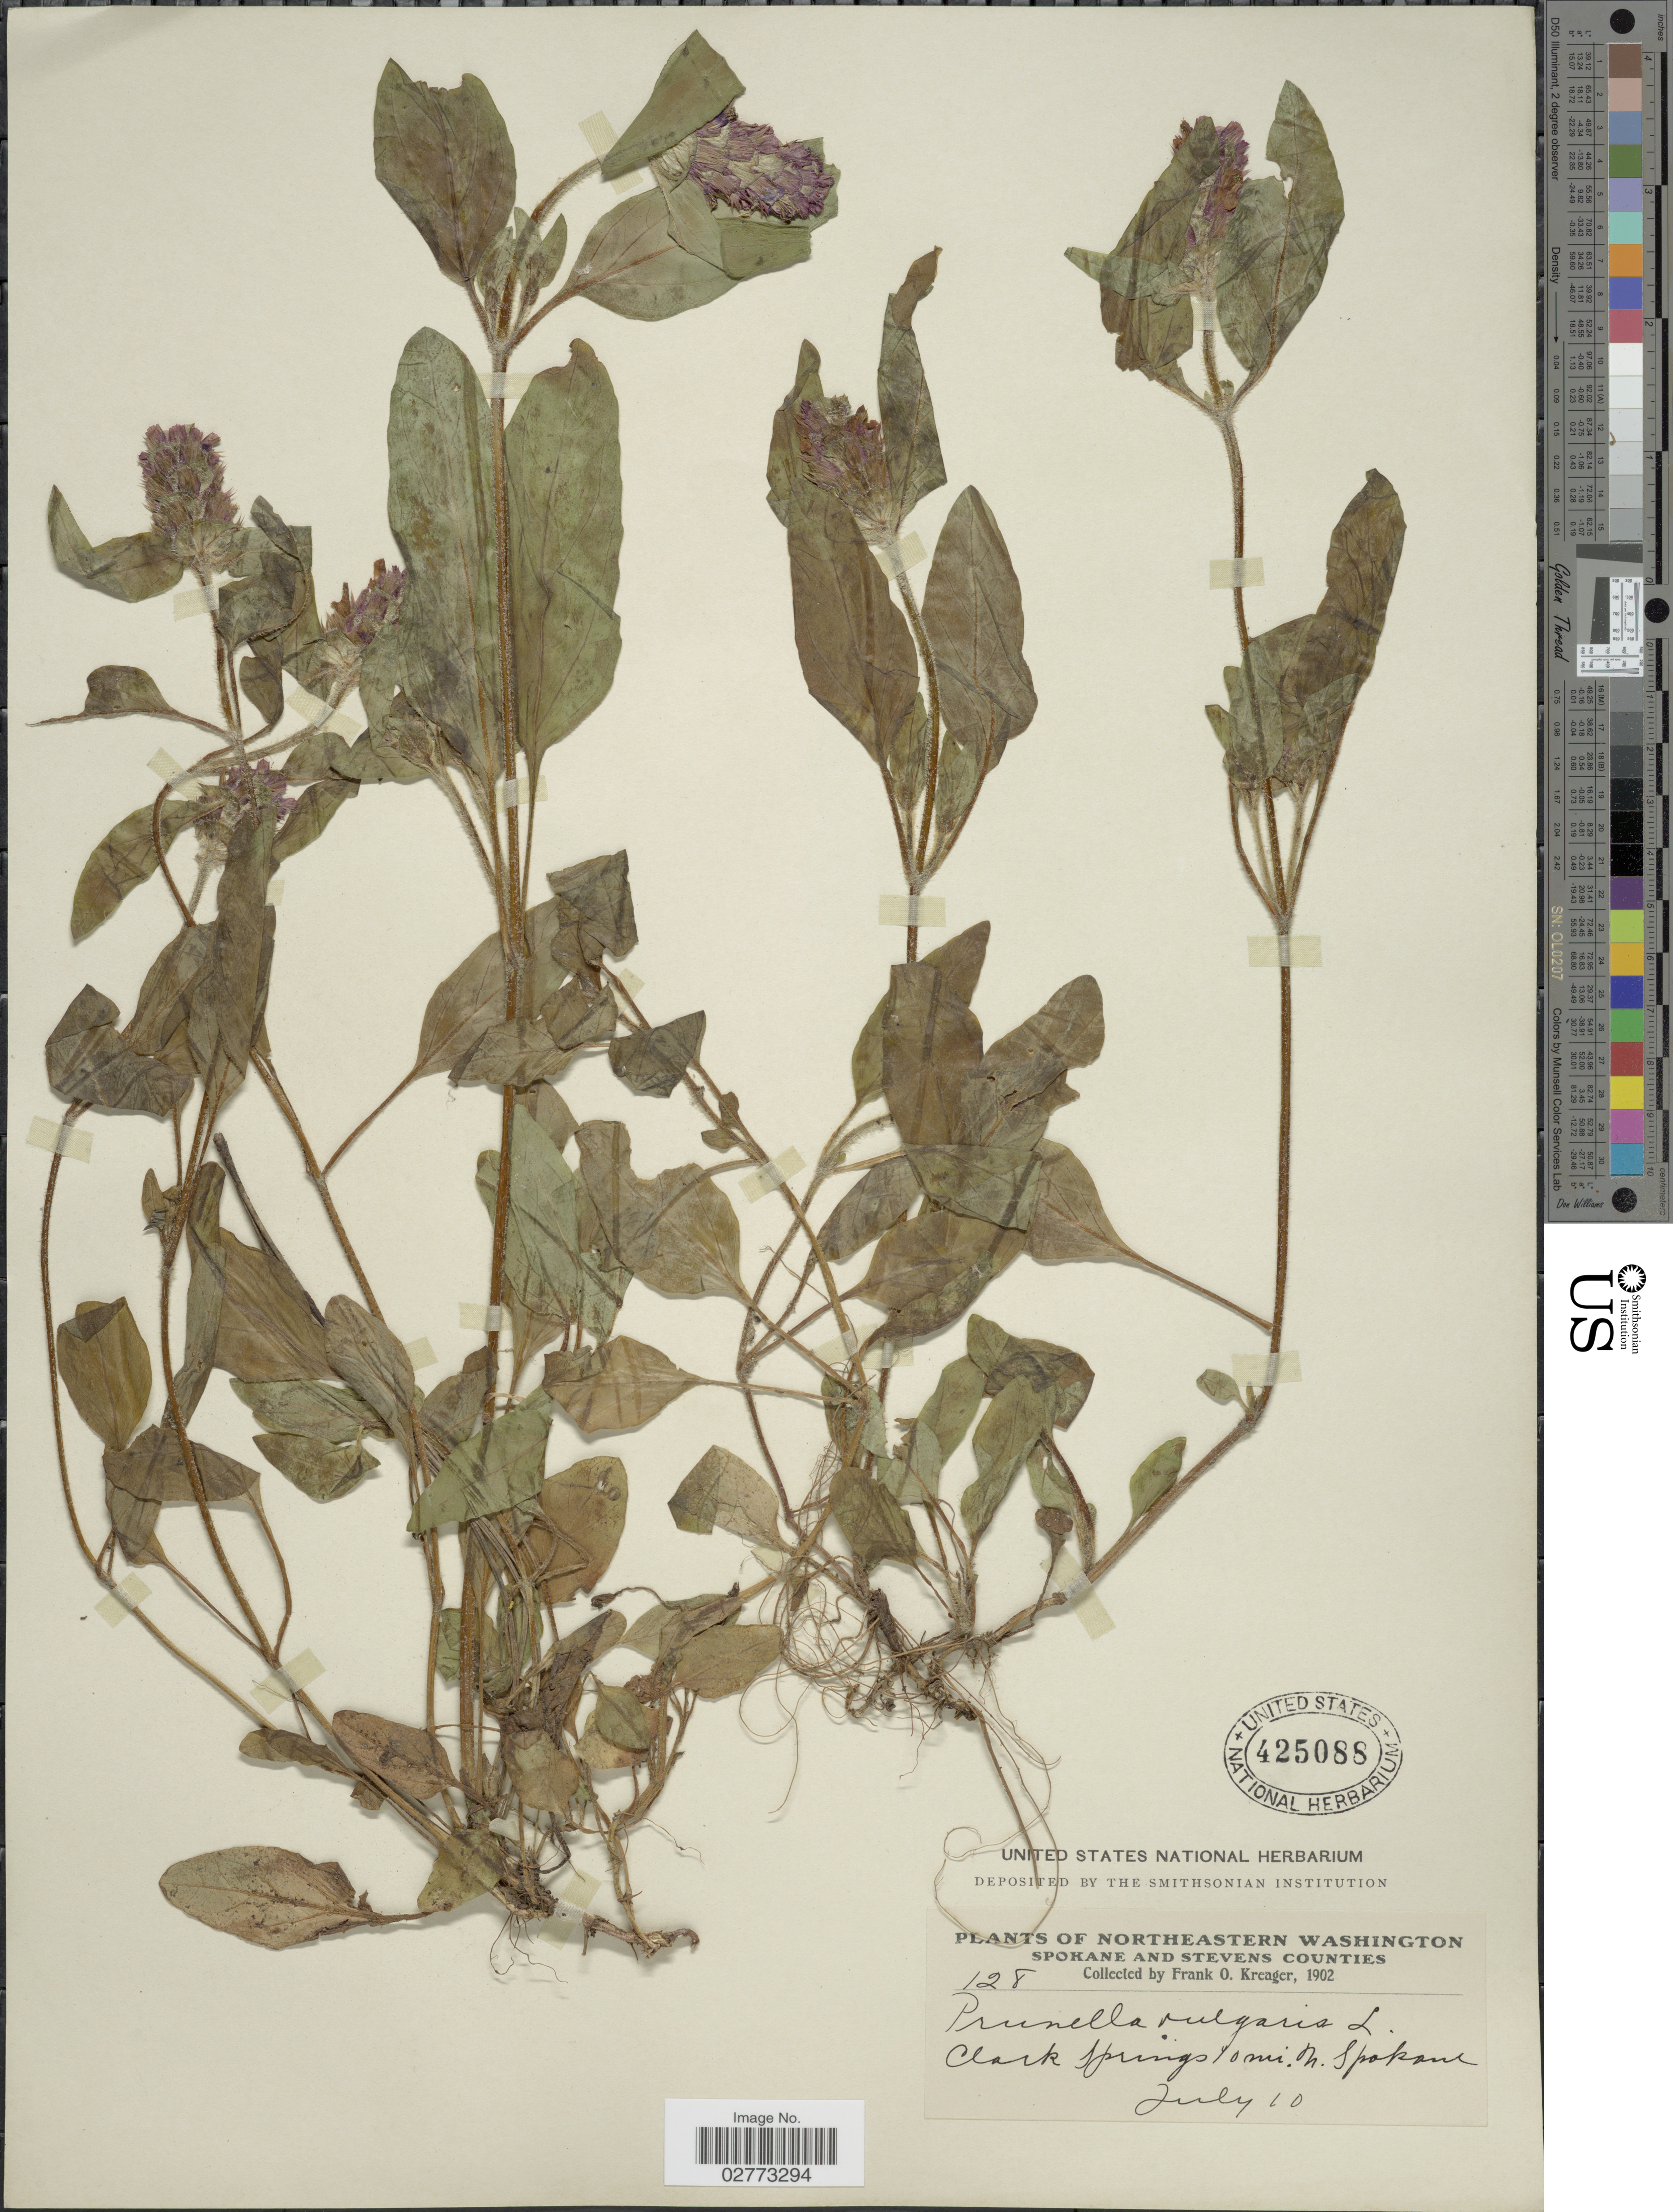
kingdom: Plantae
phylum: Tracheophyta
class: Magnoliopsida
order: Lamiales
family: Lamiaceae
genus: Prunella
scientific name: Prunella vulgaris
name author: L.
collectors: F. Kreager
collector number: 128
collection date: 1902-07-10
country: United States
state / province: Washington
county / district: Spokane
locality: Northeastern Washington. Clark Springs 10 mi. N. Spokane.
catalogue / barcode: US 425088